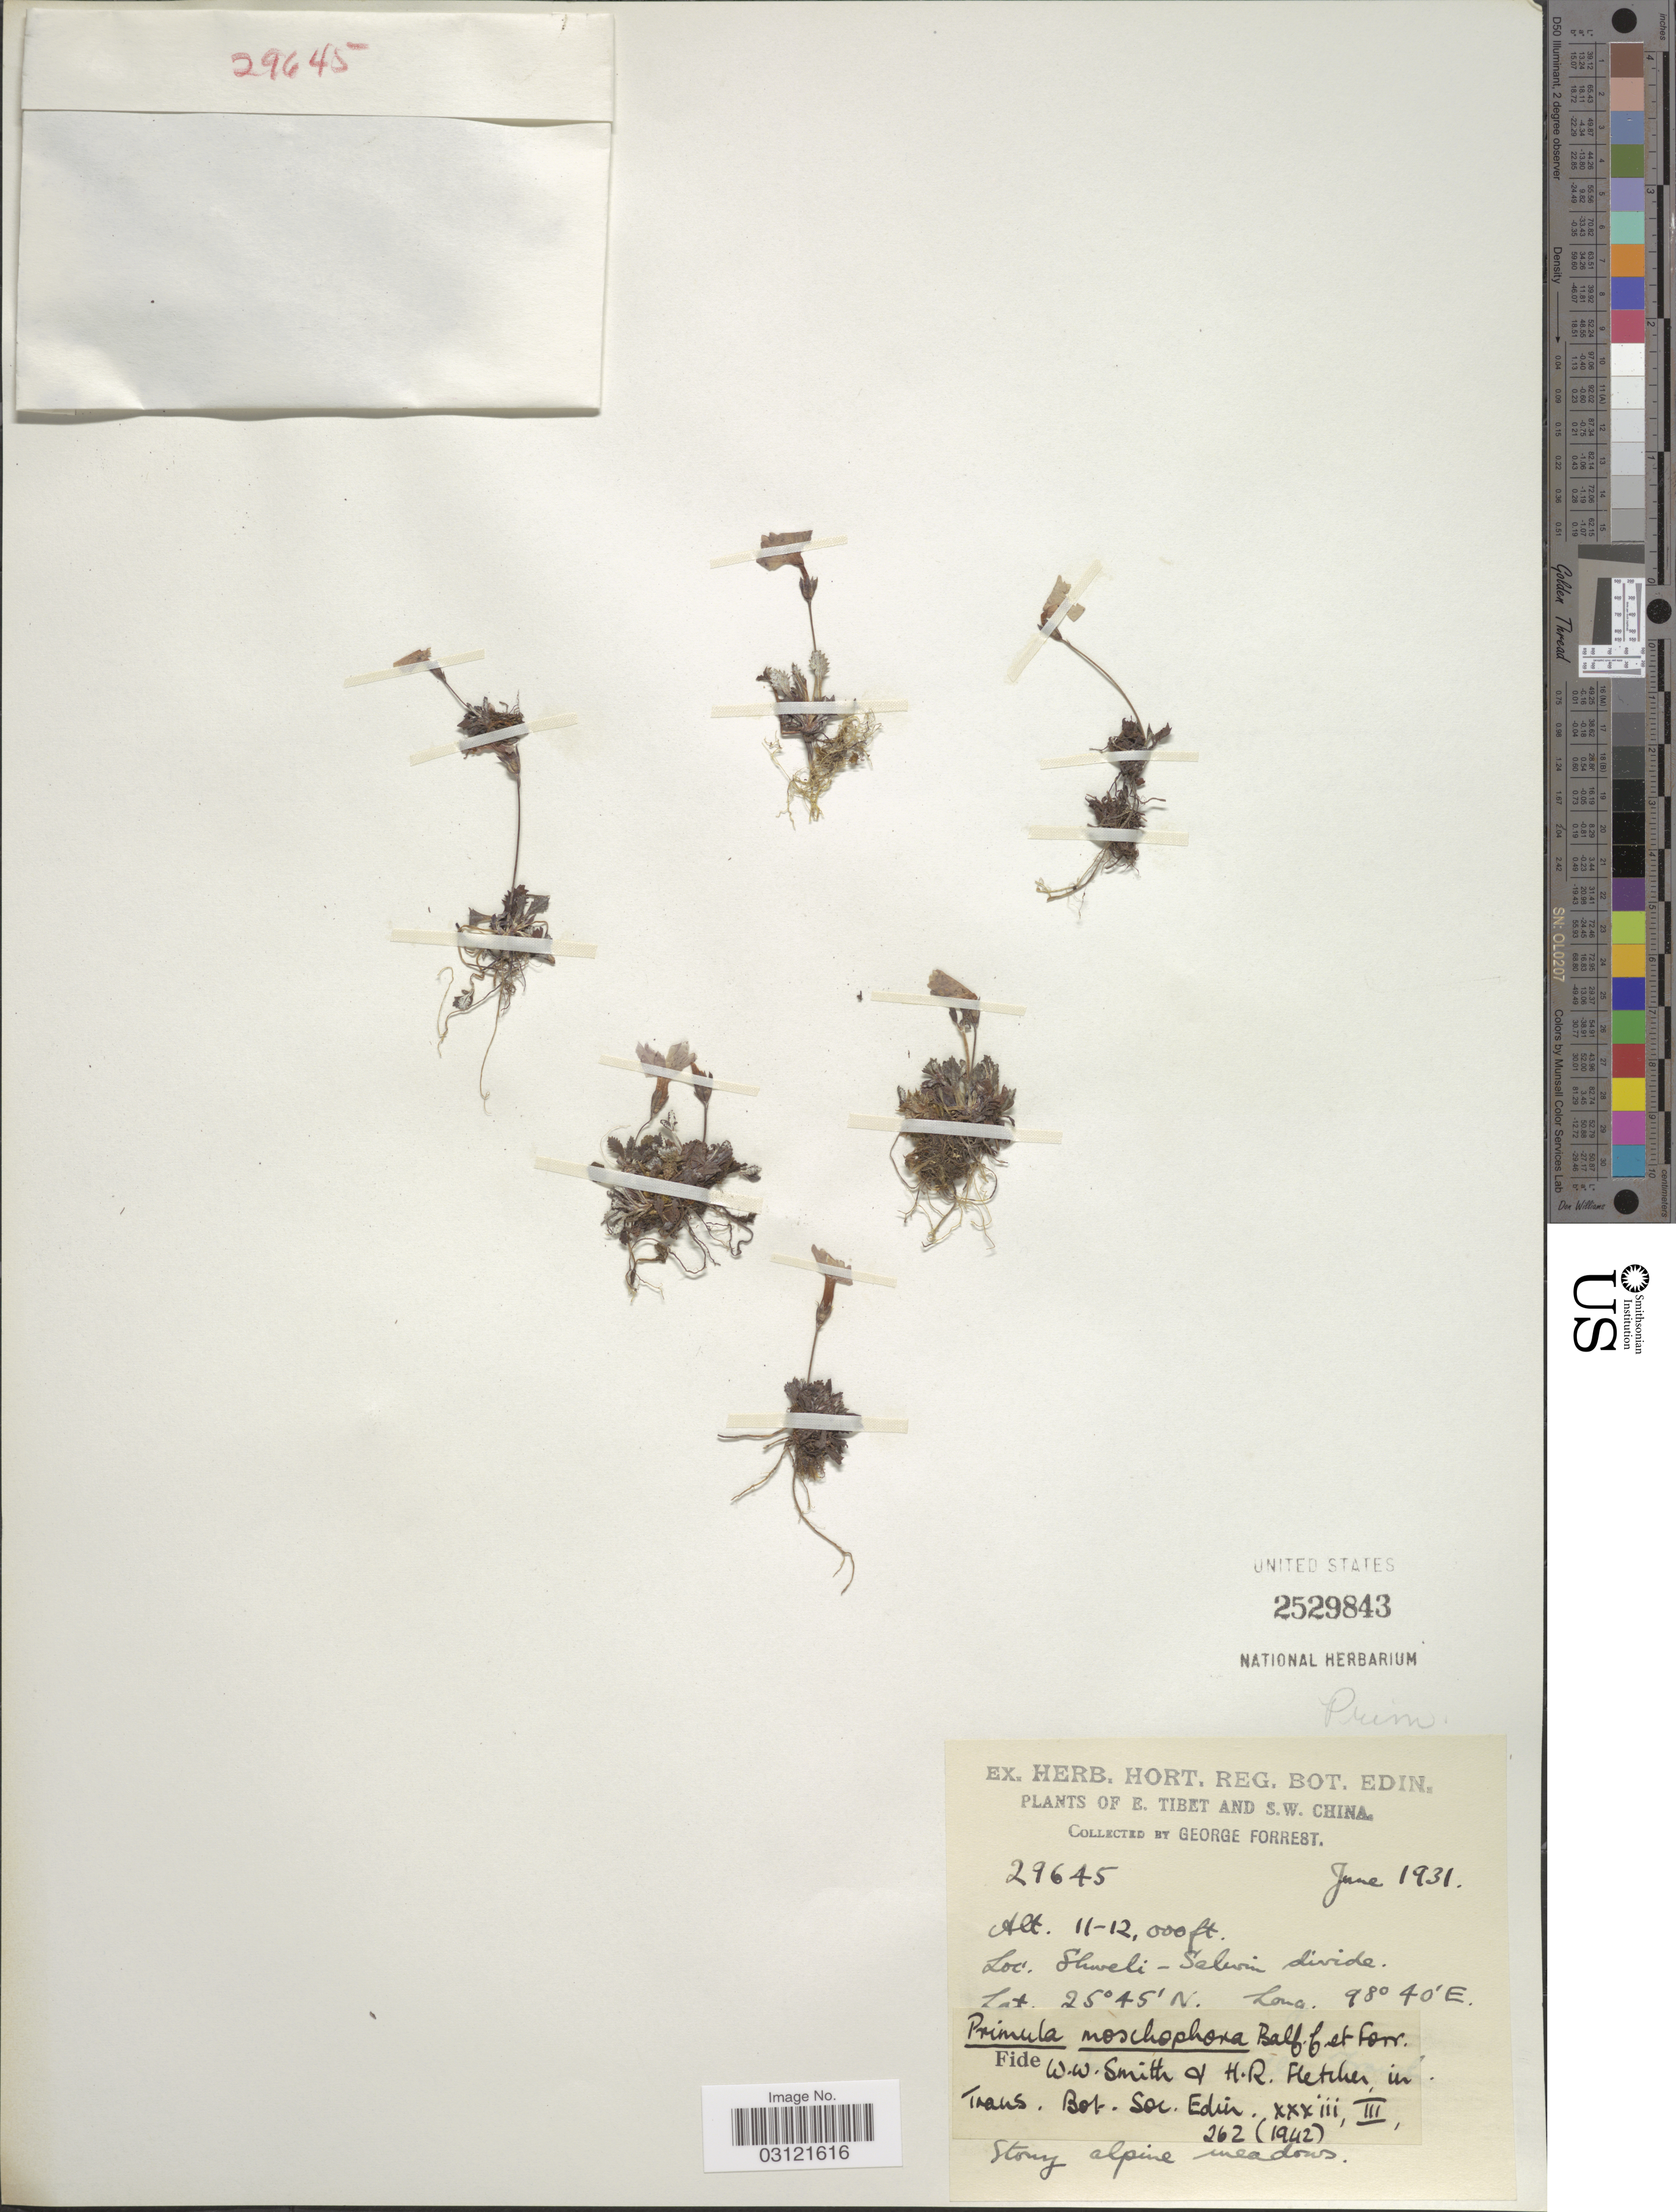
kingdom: Plantae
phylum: Tracheophyta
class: Magnoliopsida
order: Ericales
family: Primulaceae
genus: Primula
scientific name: Primula moschophora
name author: Balf. f. & Forrest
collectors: G. Forrest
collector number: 29645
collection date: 1931-06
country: China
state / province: Xizang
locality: E. Tibet and S.W. China, Shweli-Selwin divide.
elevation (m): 3353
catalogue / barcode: US 2529843